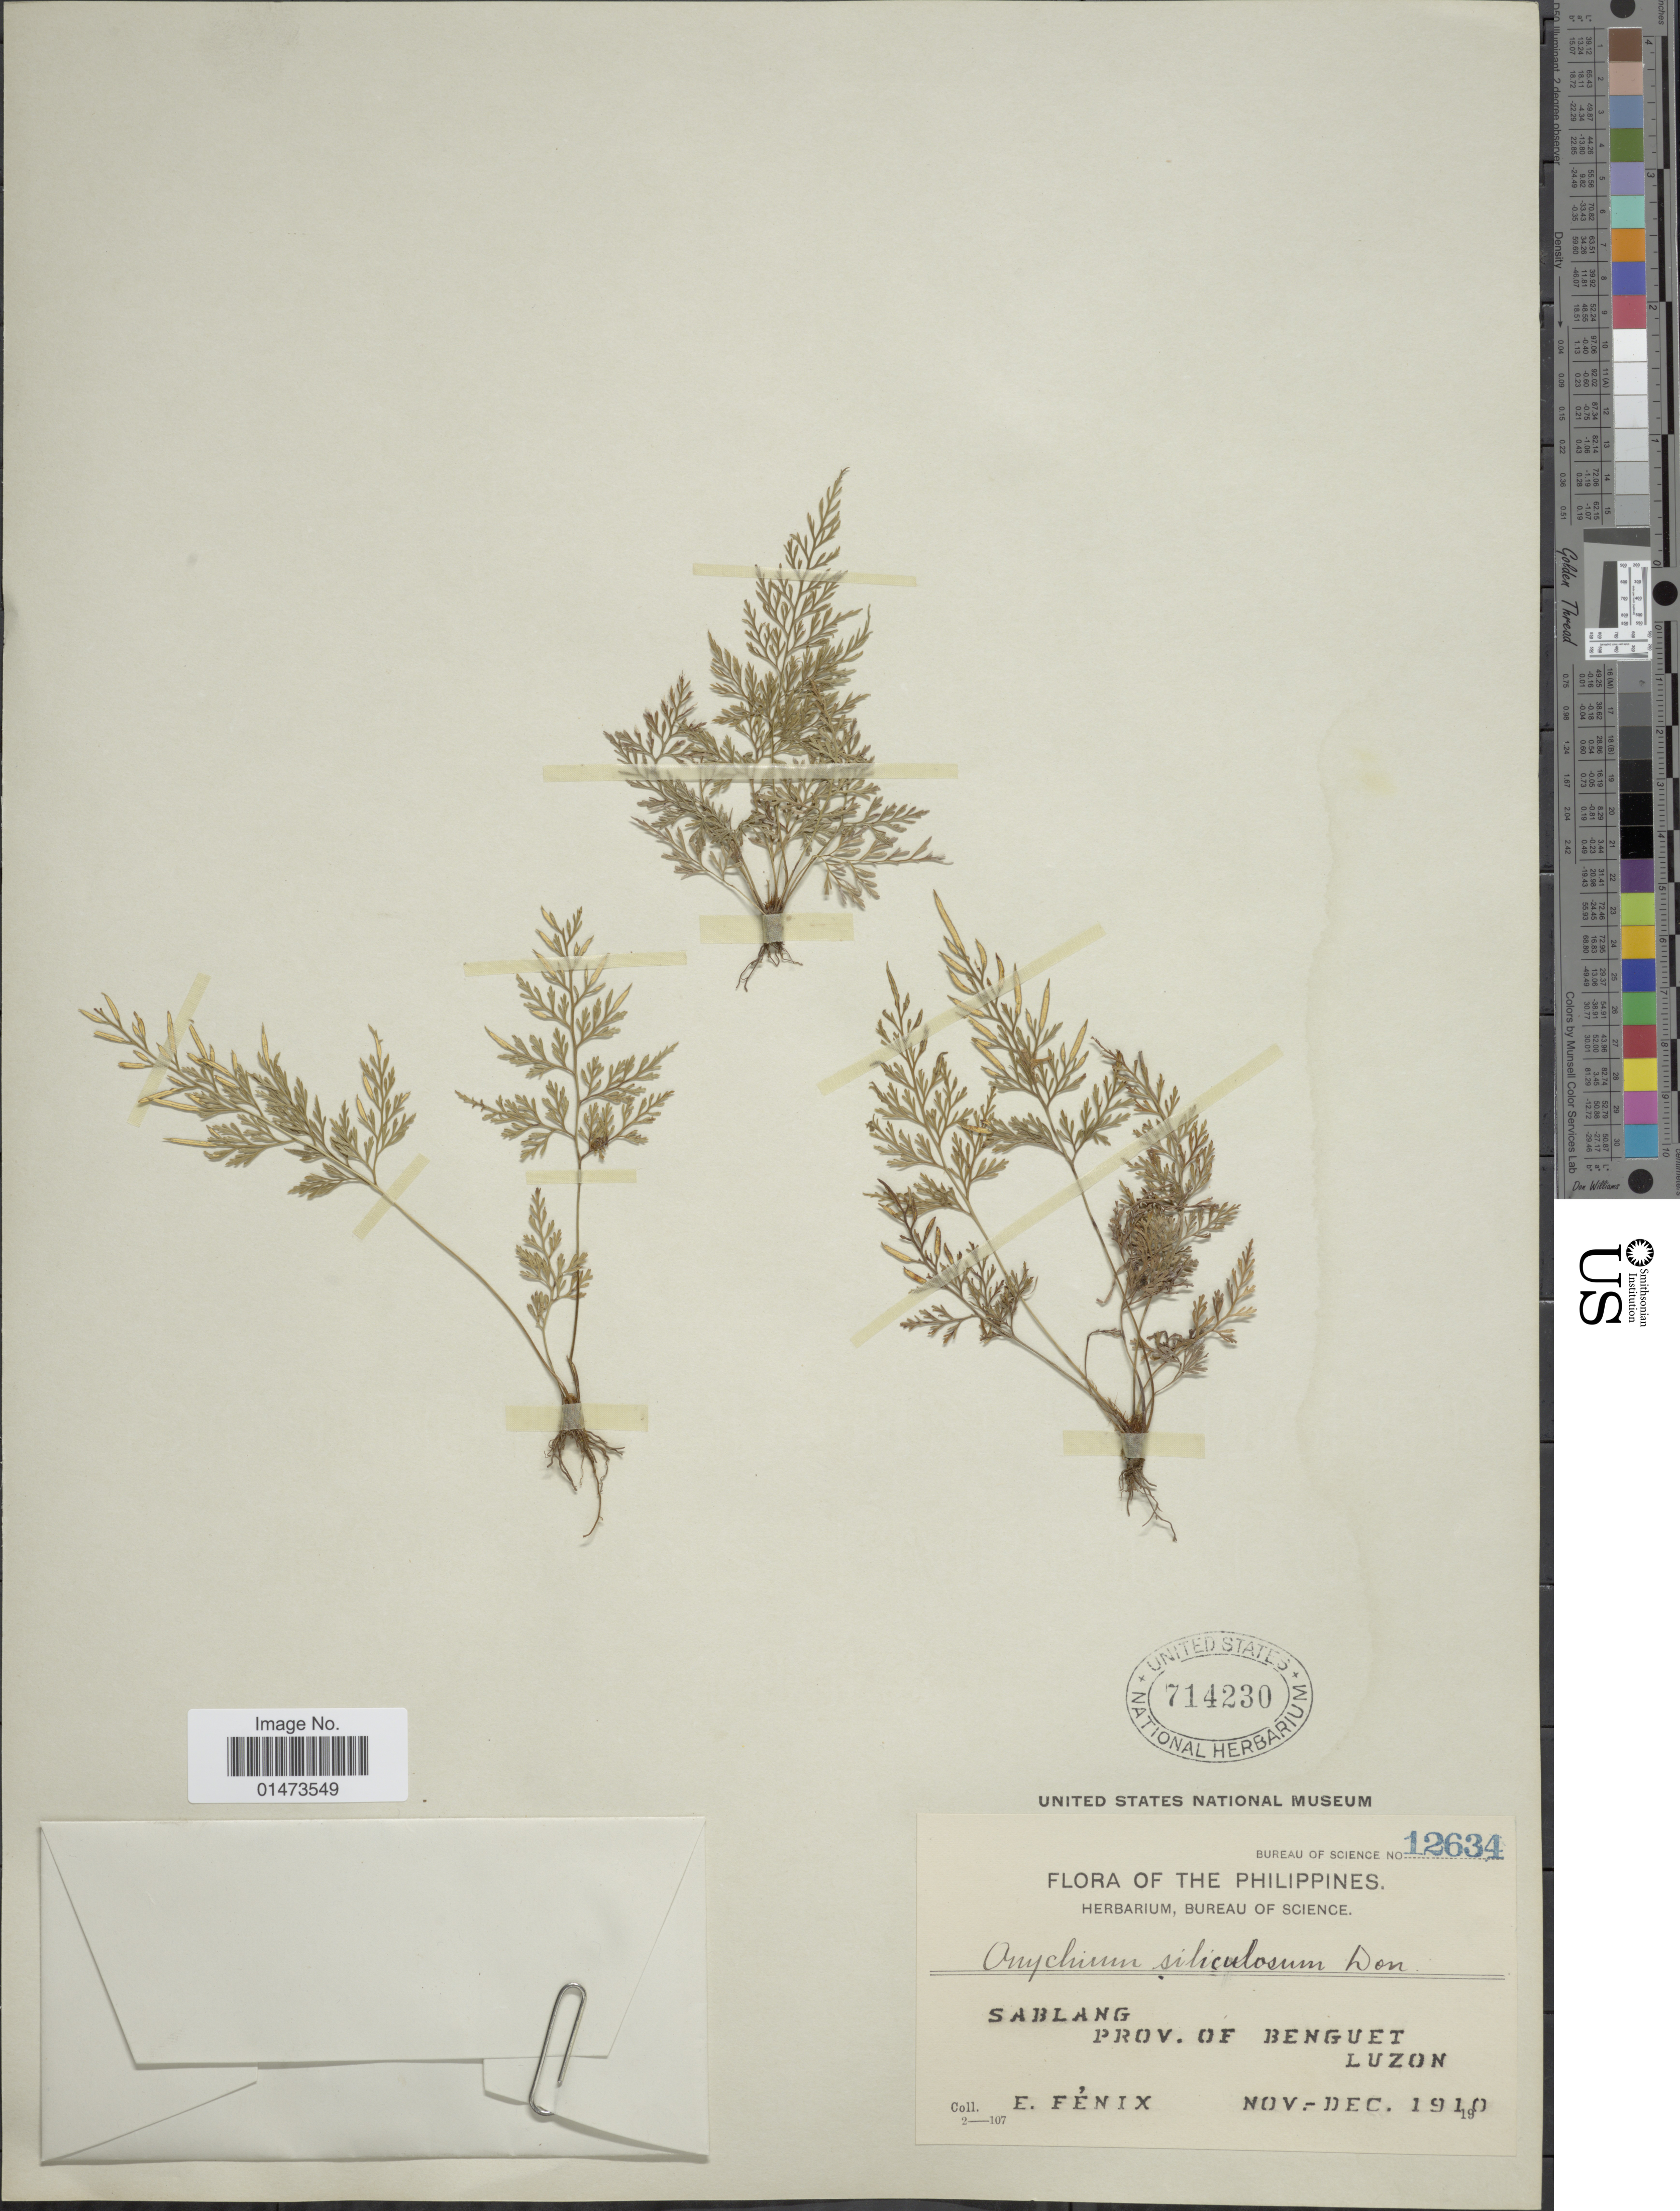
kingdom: Plantae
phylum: Tracheophyta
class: Polypodiopsida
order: Polypodiales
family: Pteridaceae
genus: Onychium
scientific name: Onychium siliculosum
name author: (Desv.) C. Chr.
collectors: E. Fénix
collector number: Bureau of Science 12634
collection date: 1910-11/1910-12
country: Philippines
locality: Sablang, Prov. of Benguet Luzon.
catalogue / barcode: US 714230